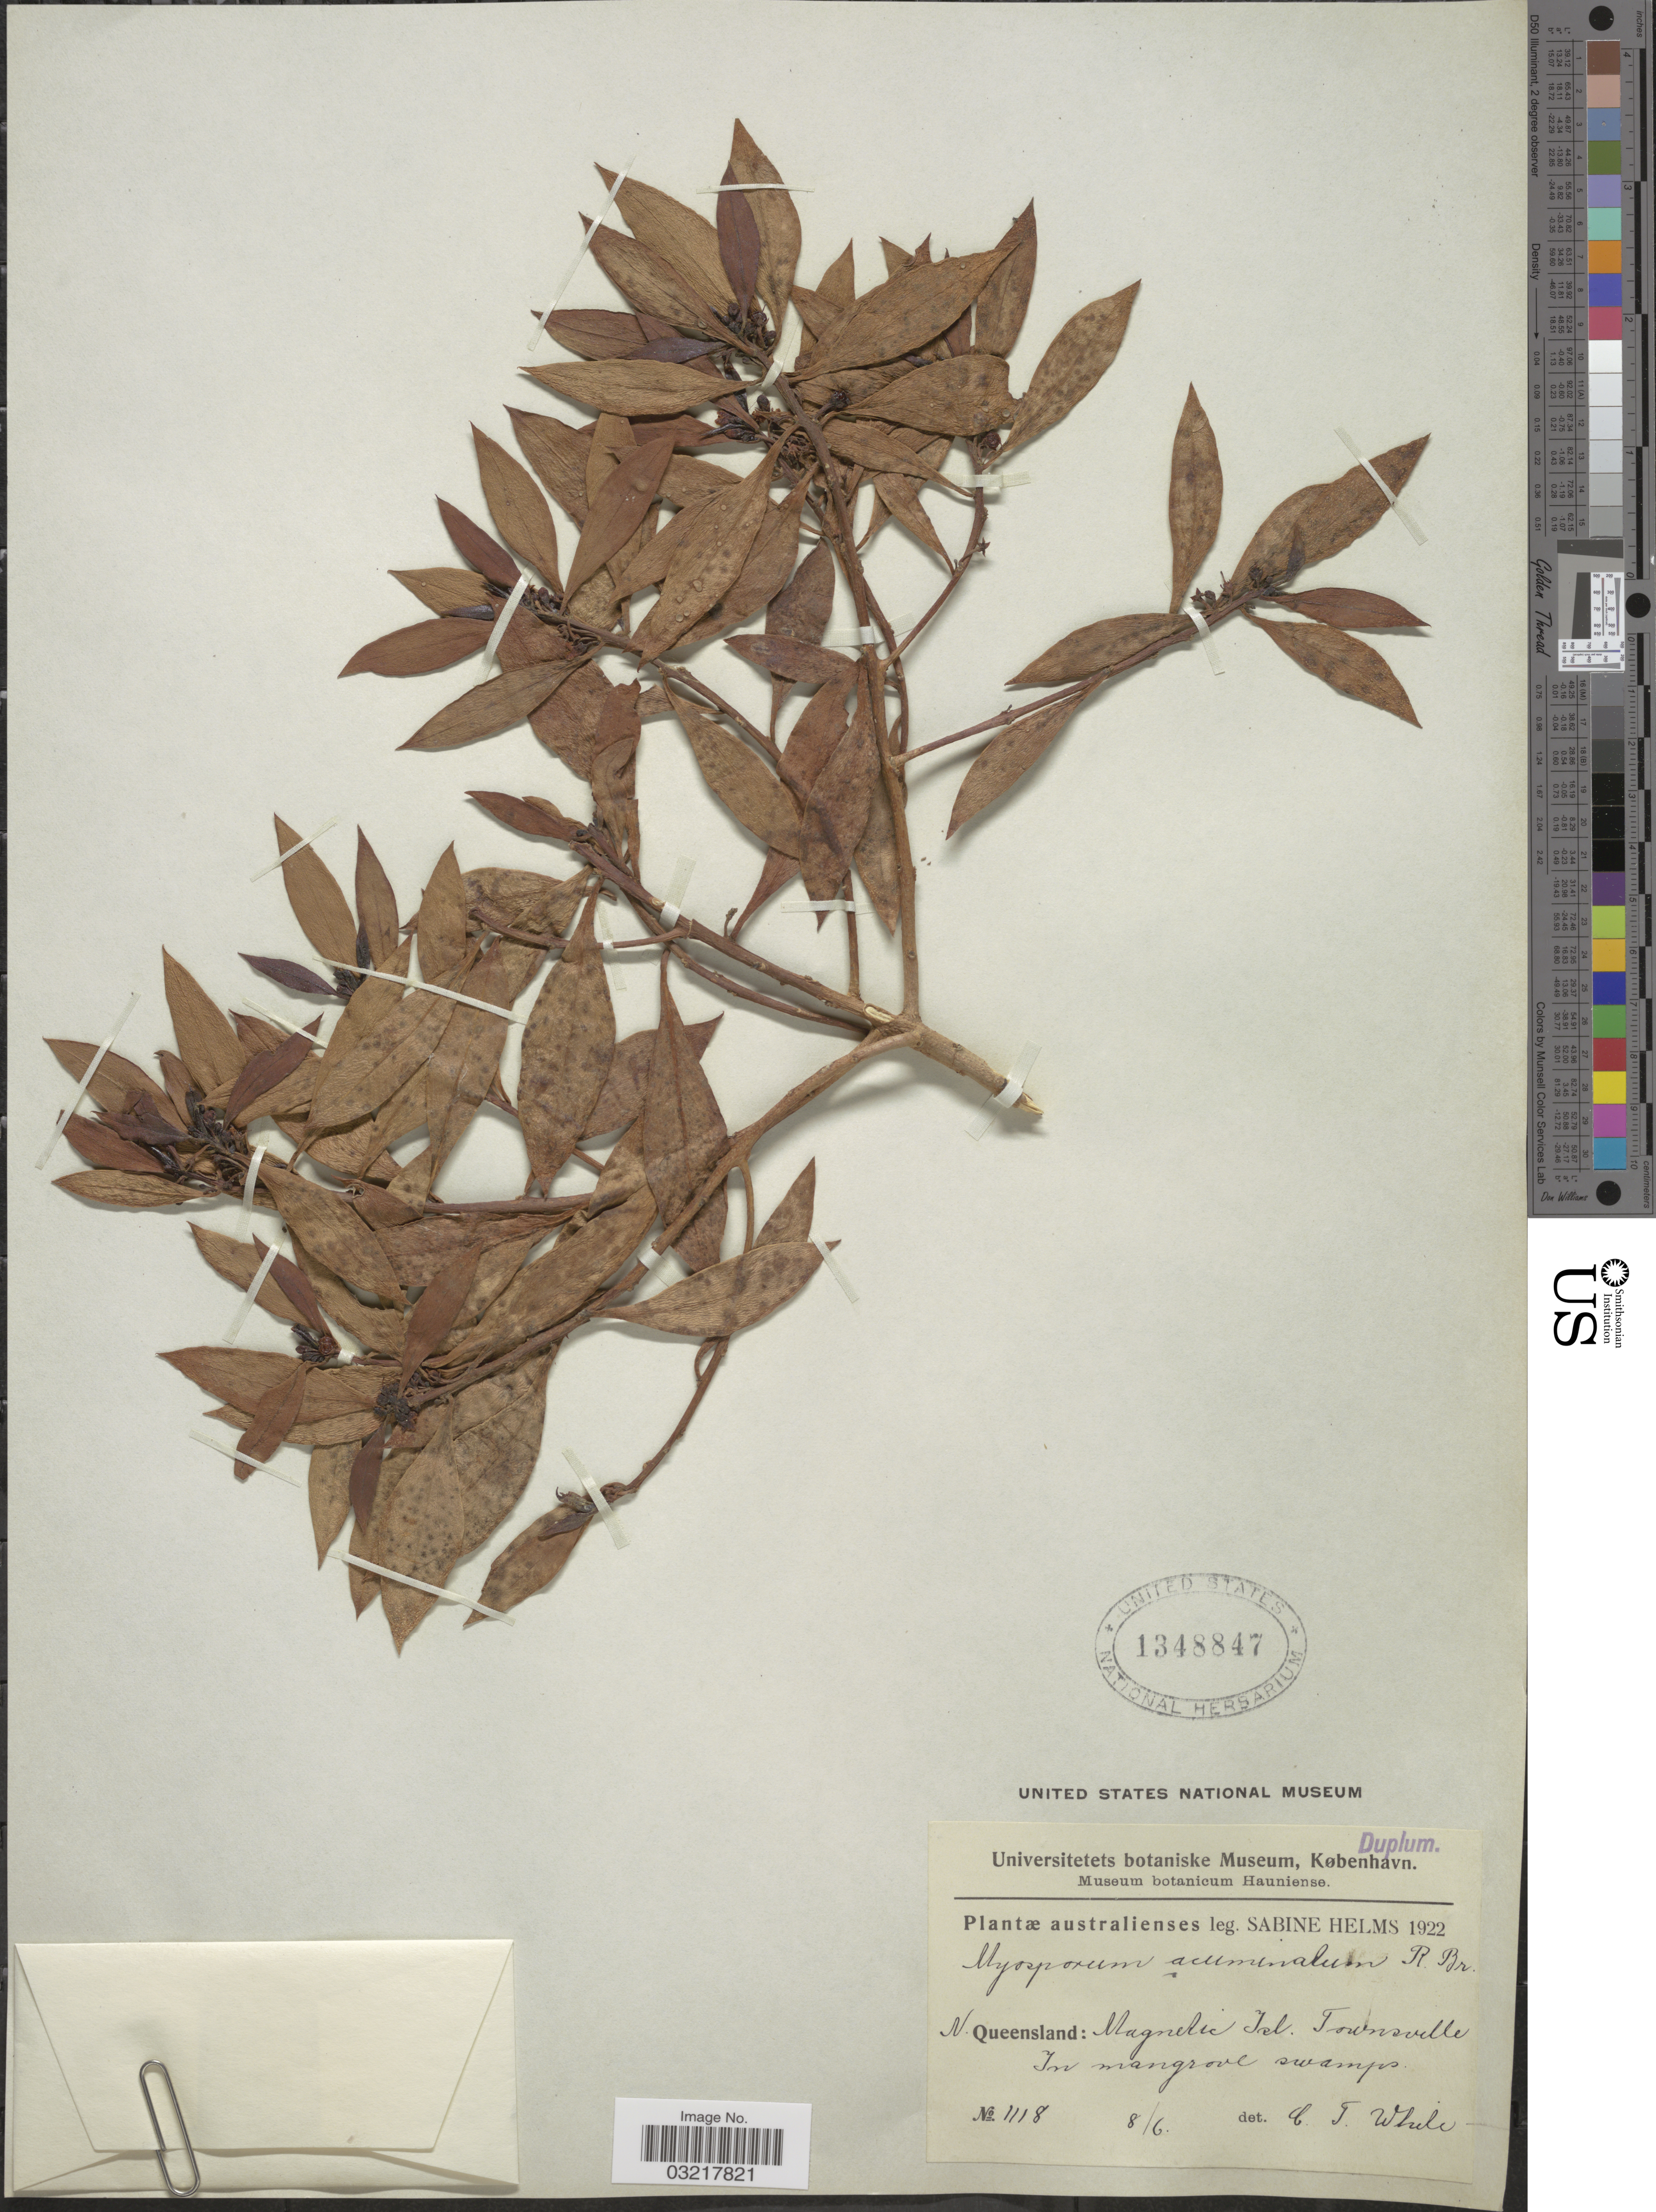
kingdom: Plantae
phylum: Tracheophyta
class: Magnoliopsida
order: Lamiales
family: Scrophulariaceae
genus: Myoporum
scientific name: Myoporum acuminatum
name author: R. Br.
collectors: S. Helms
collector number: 1118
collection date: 1922-06-08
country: Australia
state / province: Queensland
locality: N. Queensland: Magnetic Isl. Townsville.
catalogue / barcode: US 1348847